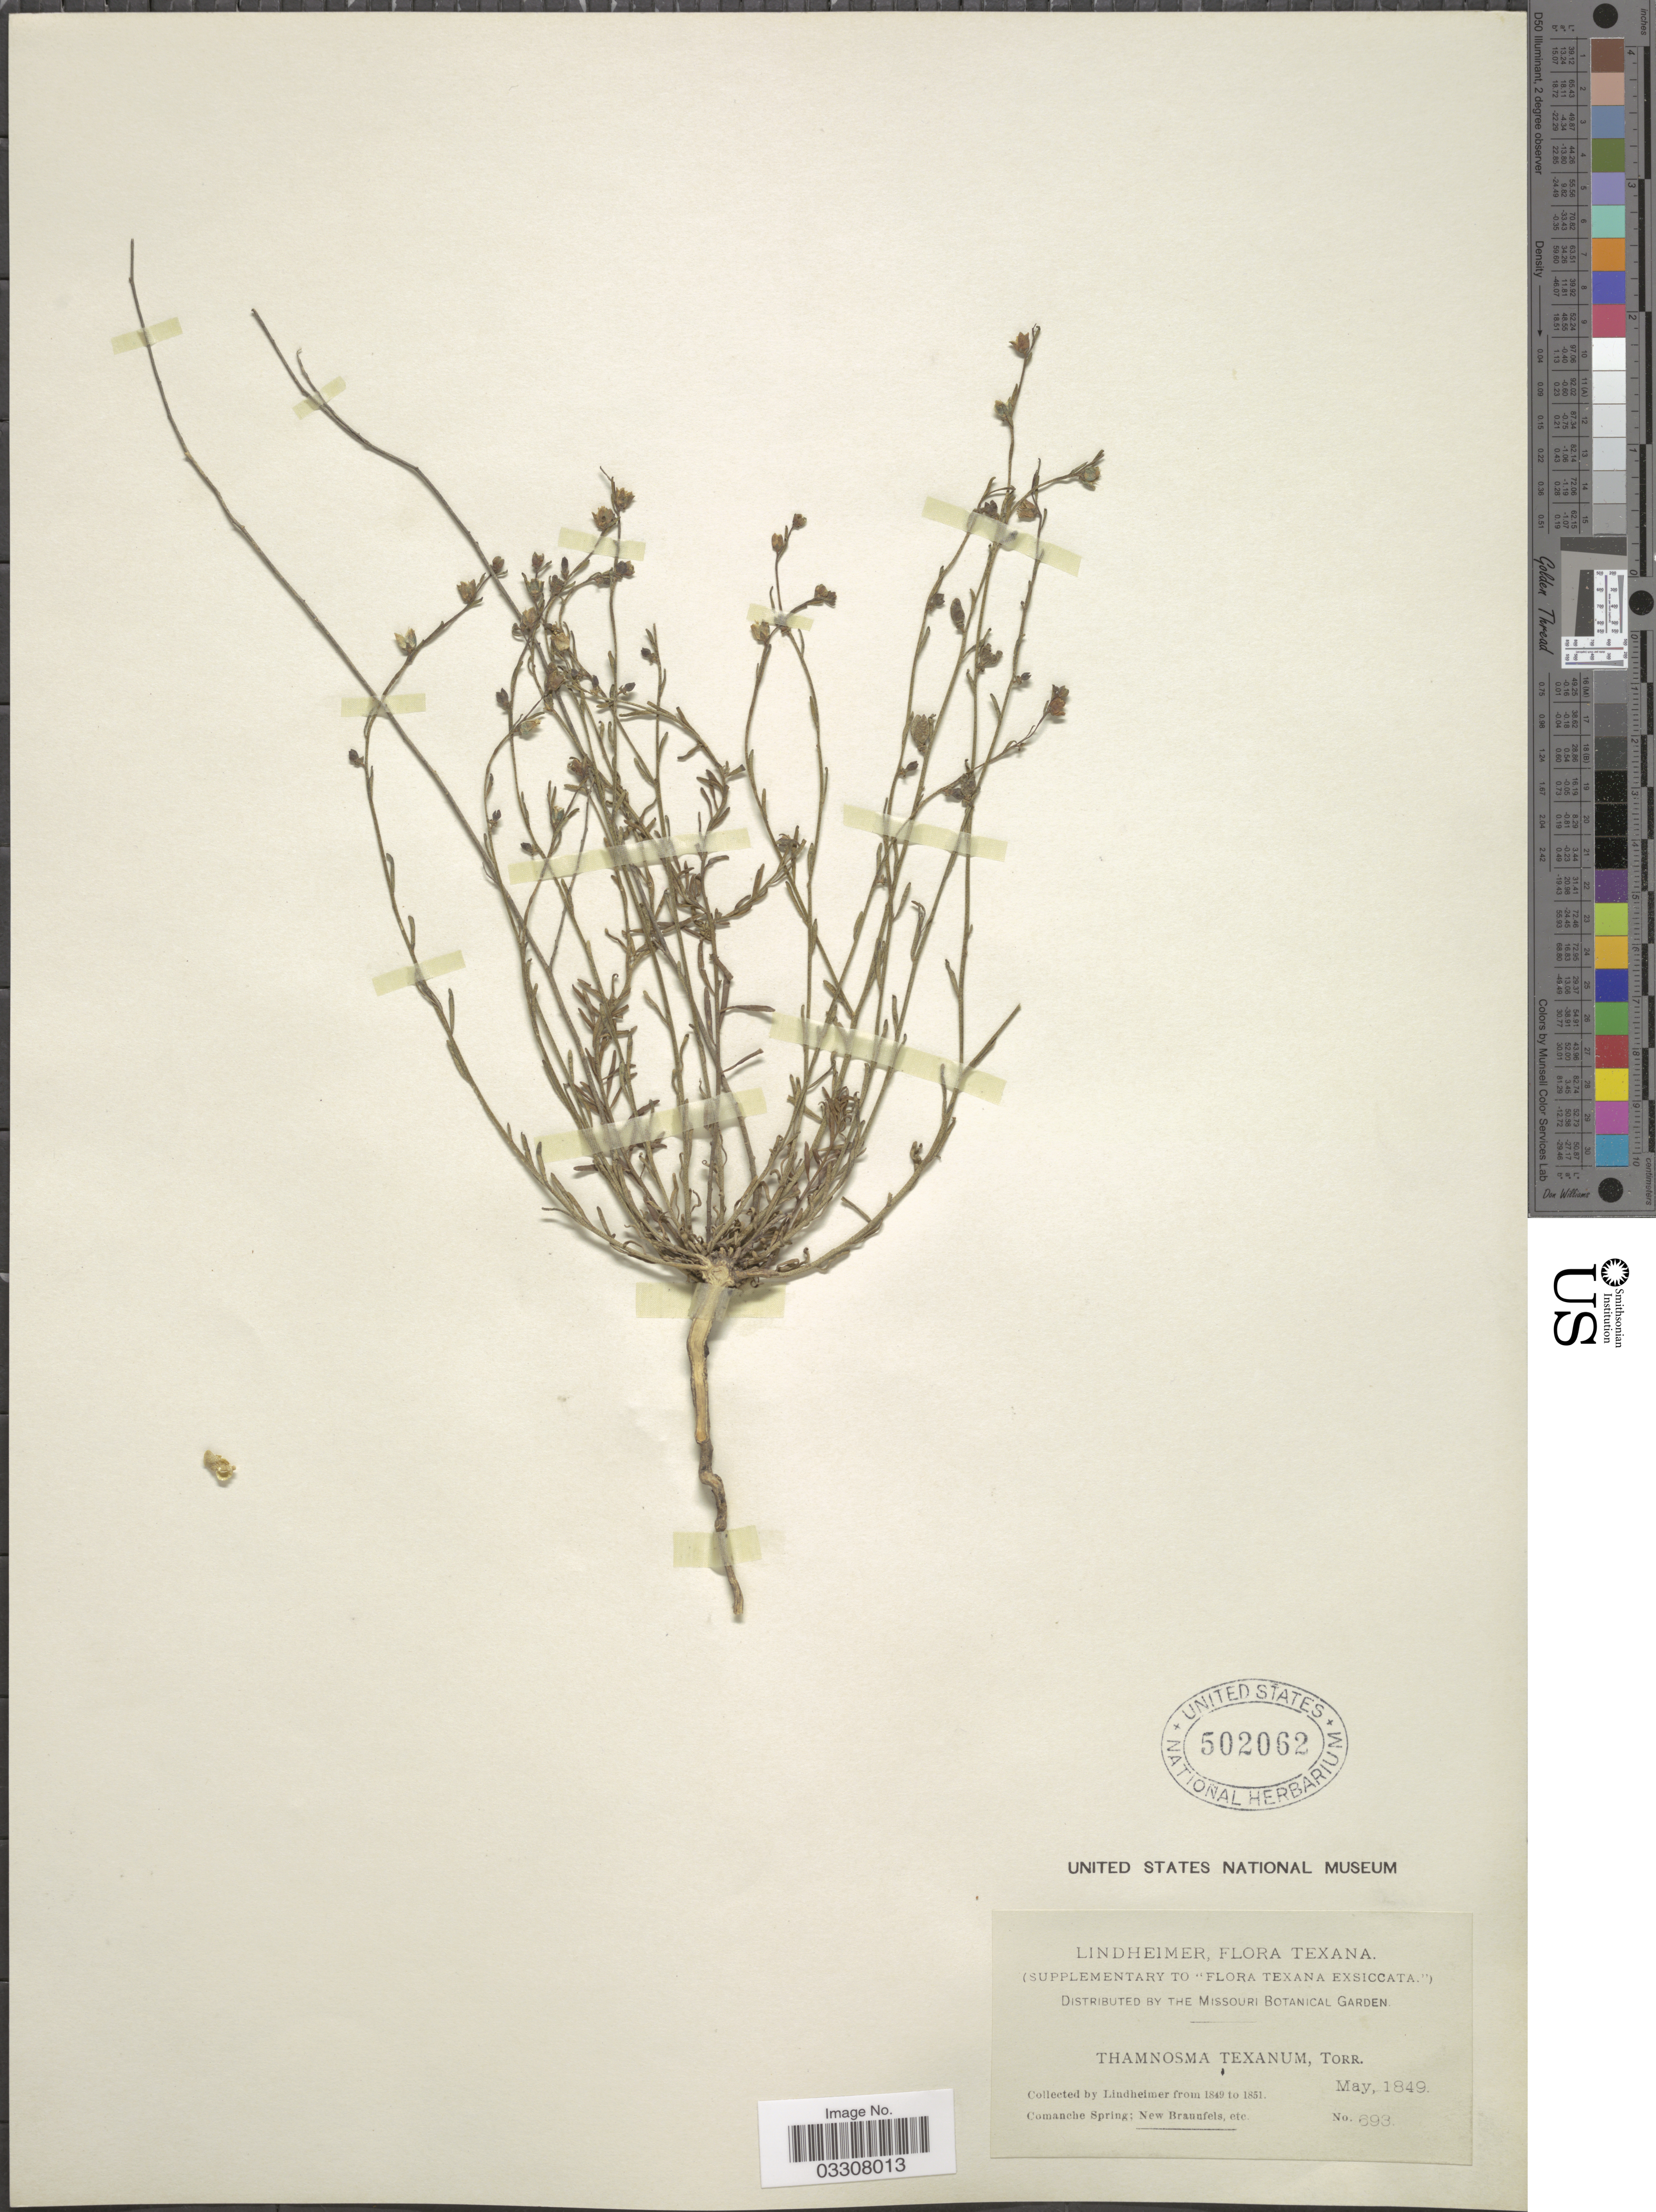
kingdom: Plantae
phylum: Tracheophyta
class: Magnoliopsida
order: Sapindales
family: Rutaceae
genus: Thamnosma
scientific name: Thamnosma texana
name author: (A. Gray) Torr.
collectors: -. Lindheimer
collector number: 693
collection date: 1849-05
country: United States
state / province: Texas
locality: Comanche Spring; New Braunfels.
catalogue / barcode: US 502062